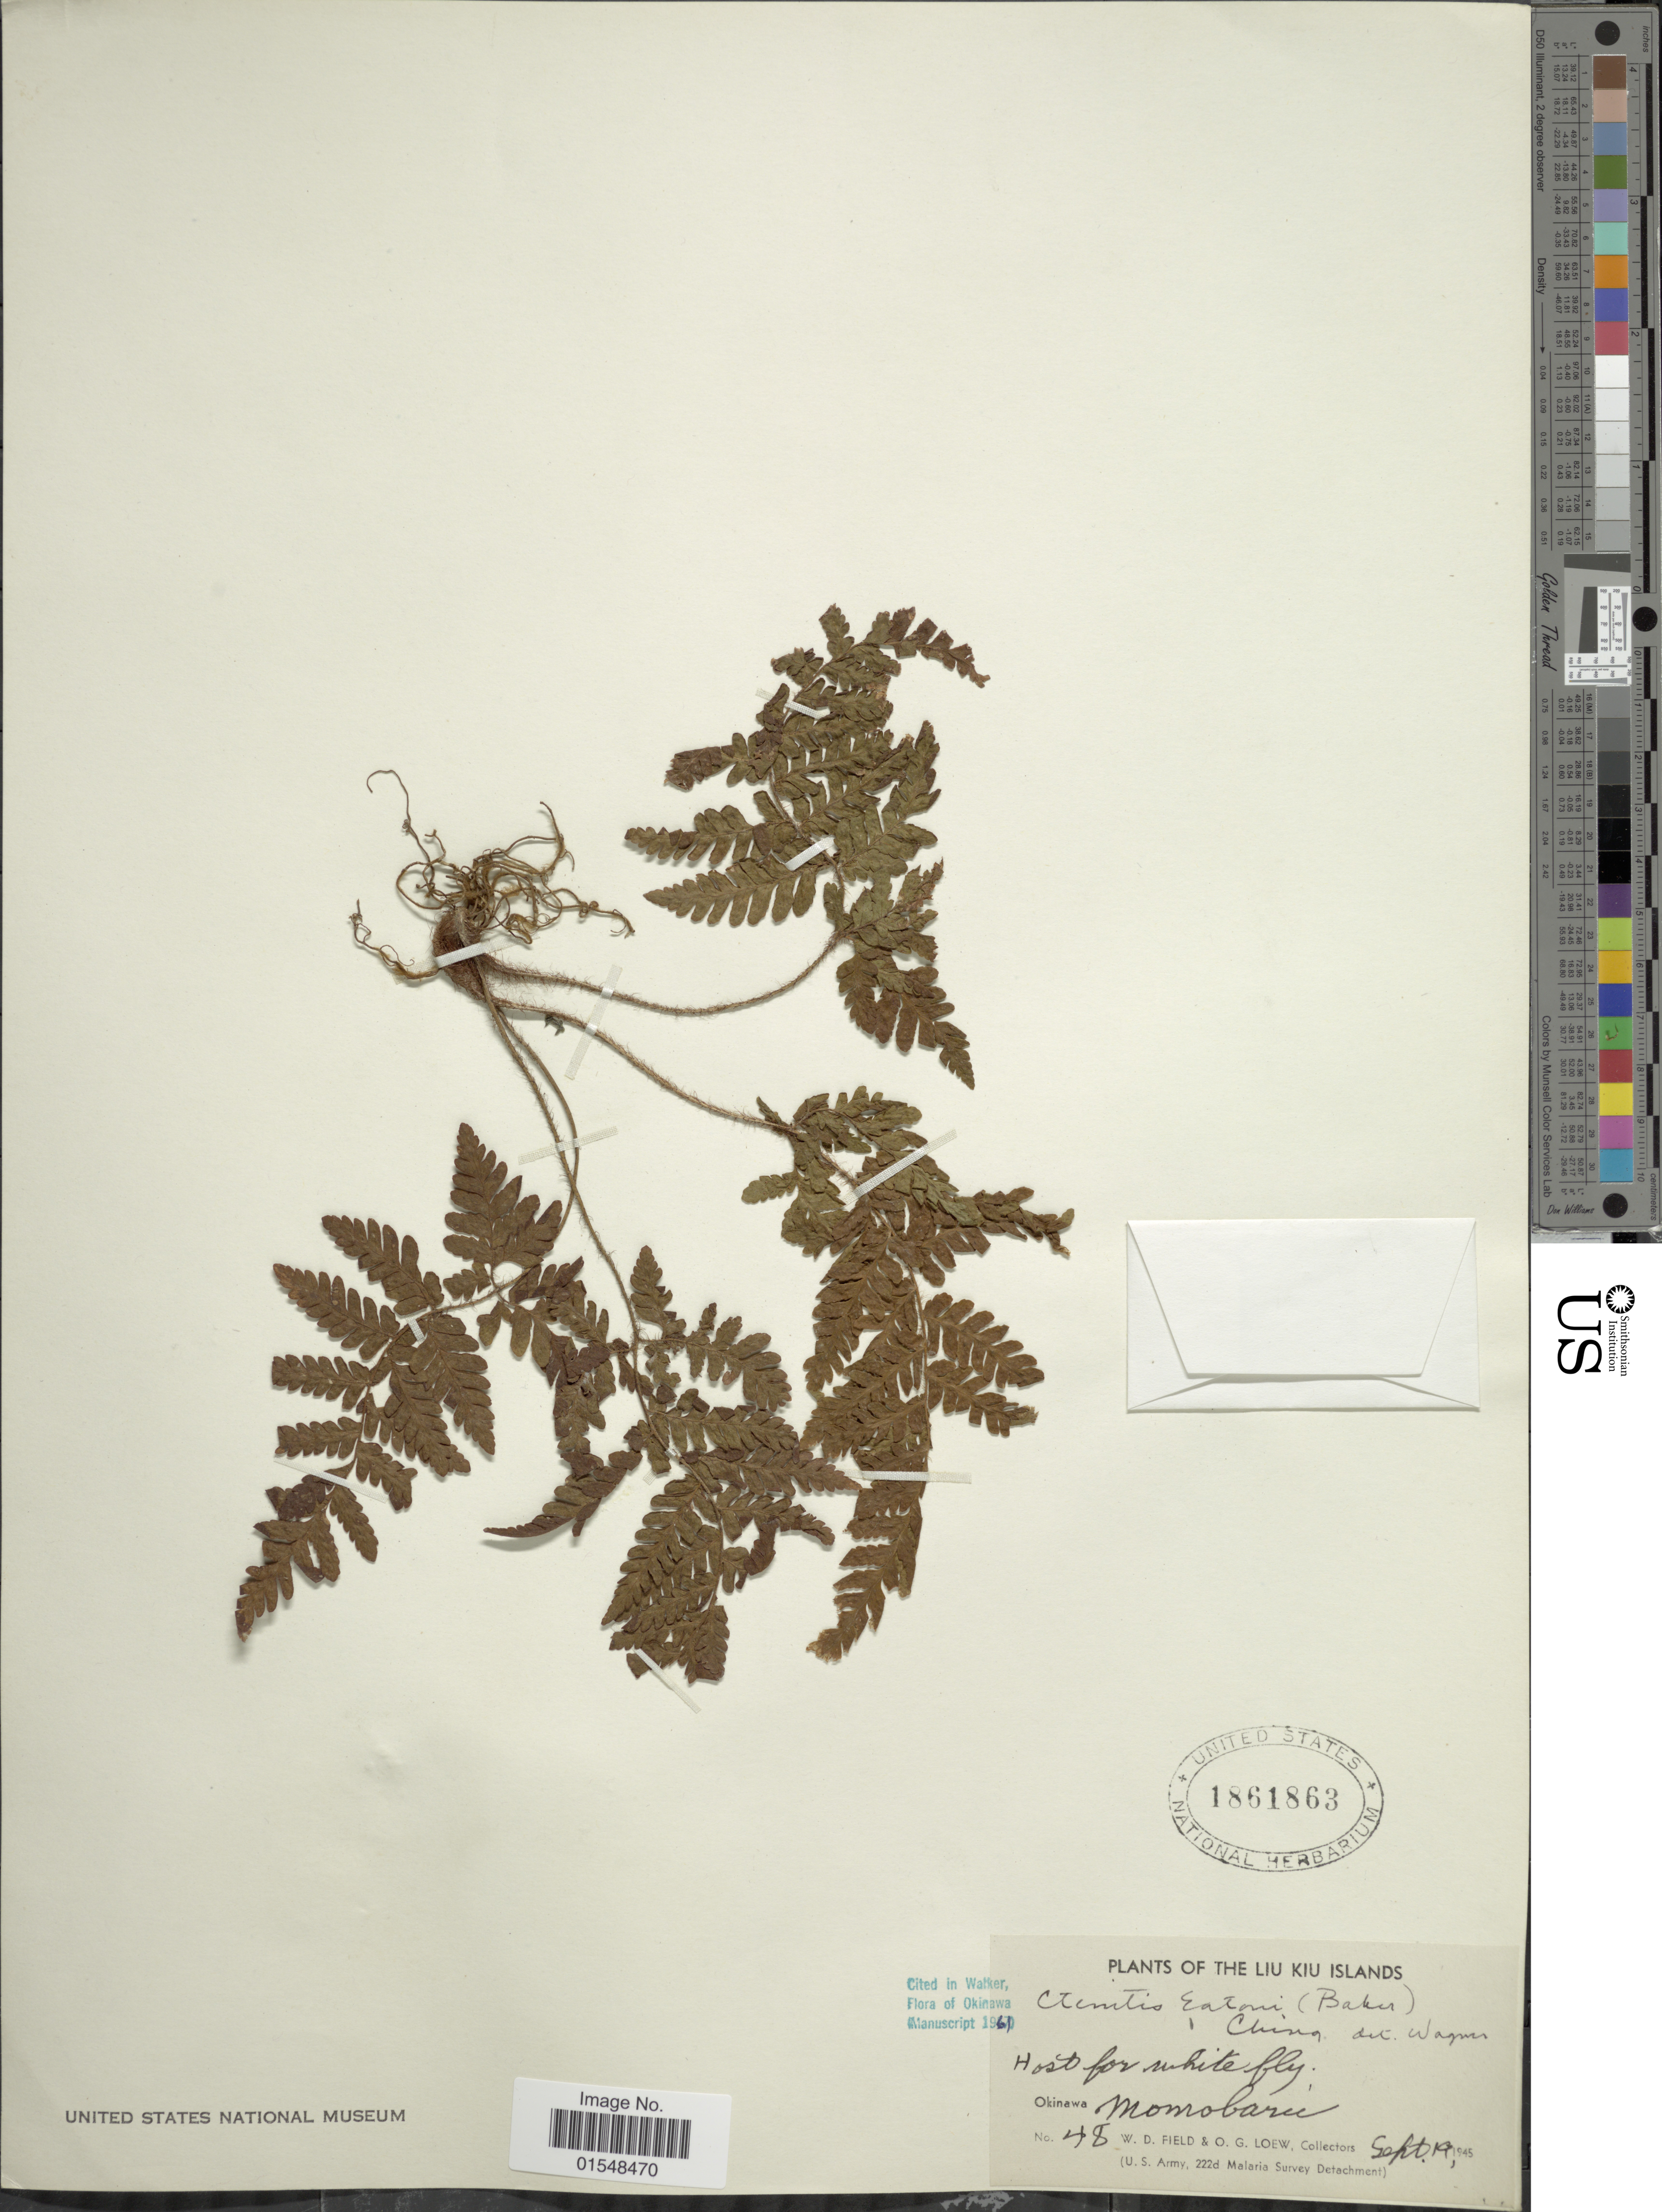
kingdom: Plantae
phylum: Tracheophyta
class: Polypodiopsida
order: Polypodiales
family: Dryopteridaceae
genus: Ctenitis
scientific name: Ctenitis eatonii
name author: (Baker) Ching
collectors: W. D. Field & O. G. Loew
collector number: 48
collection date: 1945-09-19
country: Japan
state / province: Okinawa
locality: Liu Kiu Islands, Momobaru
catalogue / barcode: US 1861863